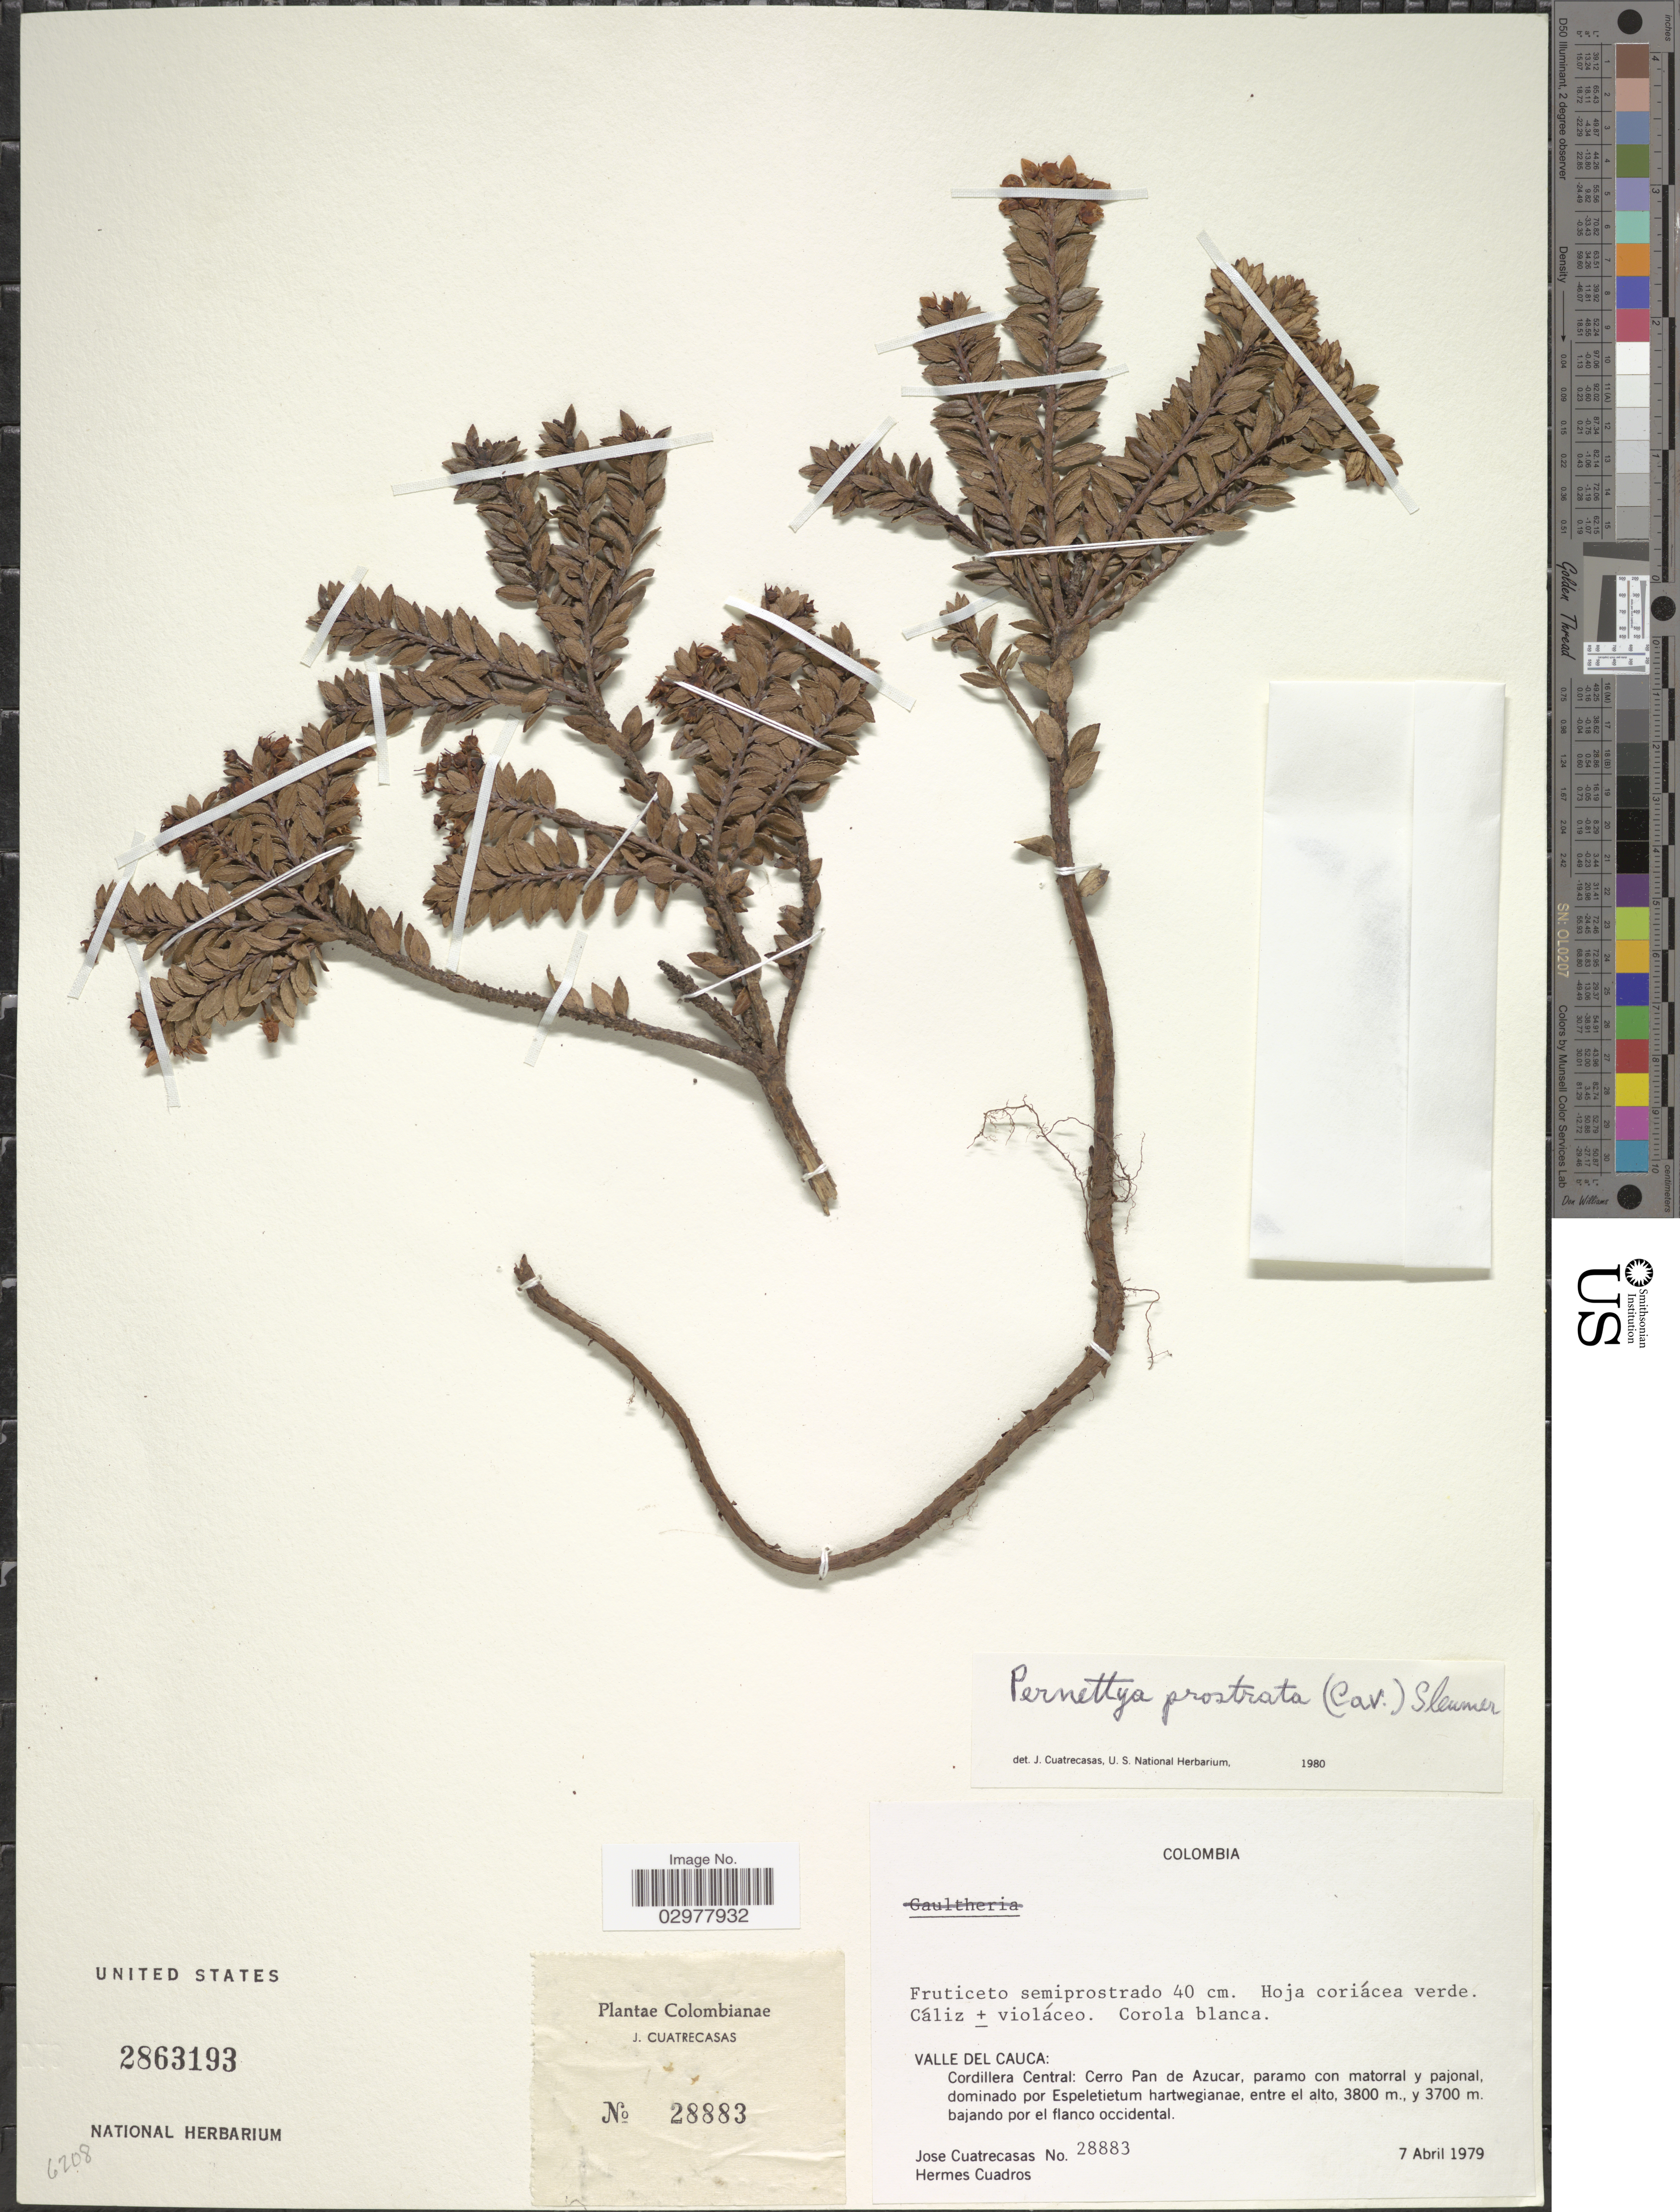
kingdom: Plantae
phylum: Tracheophyta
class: Magnoliopsida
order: Ericales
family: Ericaceae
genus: Pernettya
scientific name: Pernettya prostrata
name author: (Cav.) DC.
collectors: J. Cuatrecasas & H. Cuadros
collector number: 28883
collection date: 1979-04-07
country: Colombia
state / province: Valle del Cauca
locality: Cordillera Central: Cerro Pan de Azucar, bajando por el flanco occidental.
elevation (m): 3700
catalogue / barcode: US 2863193